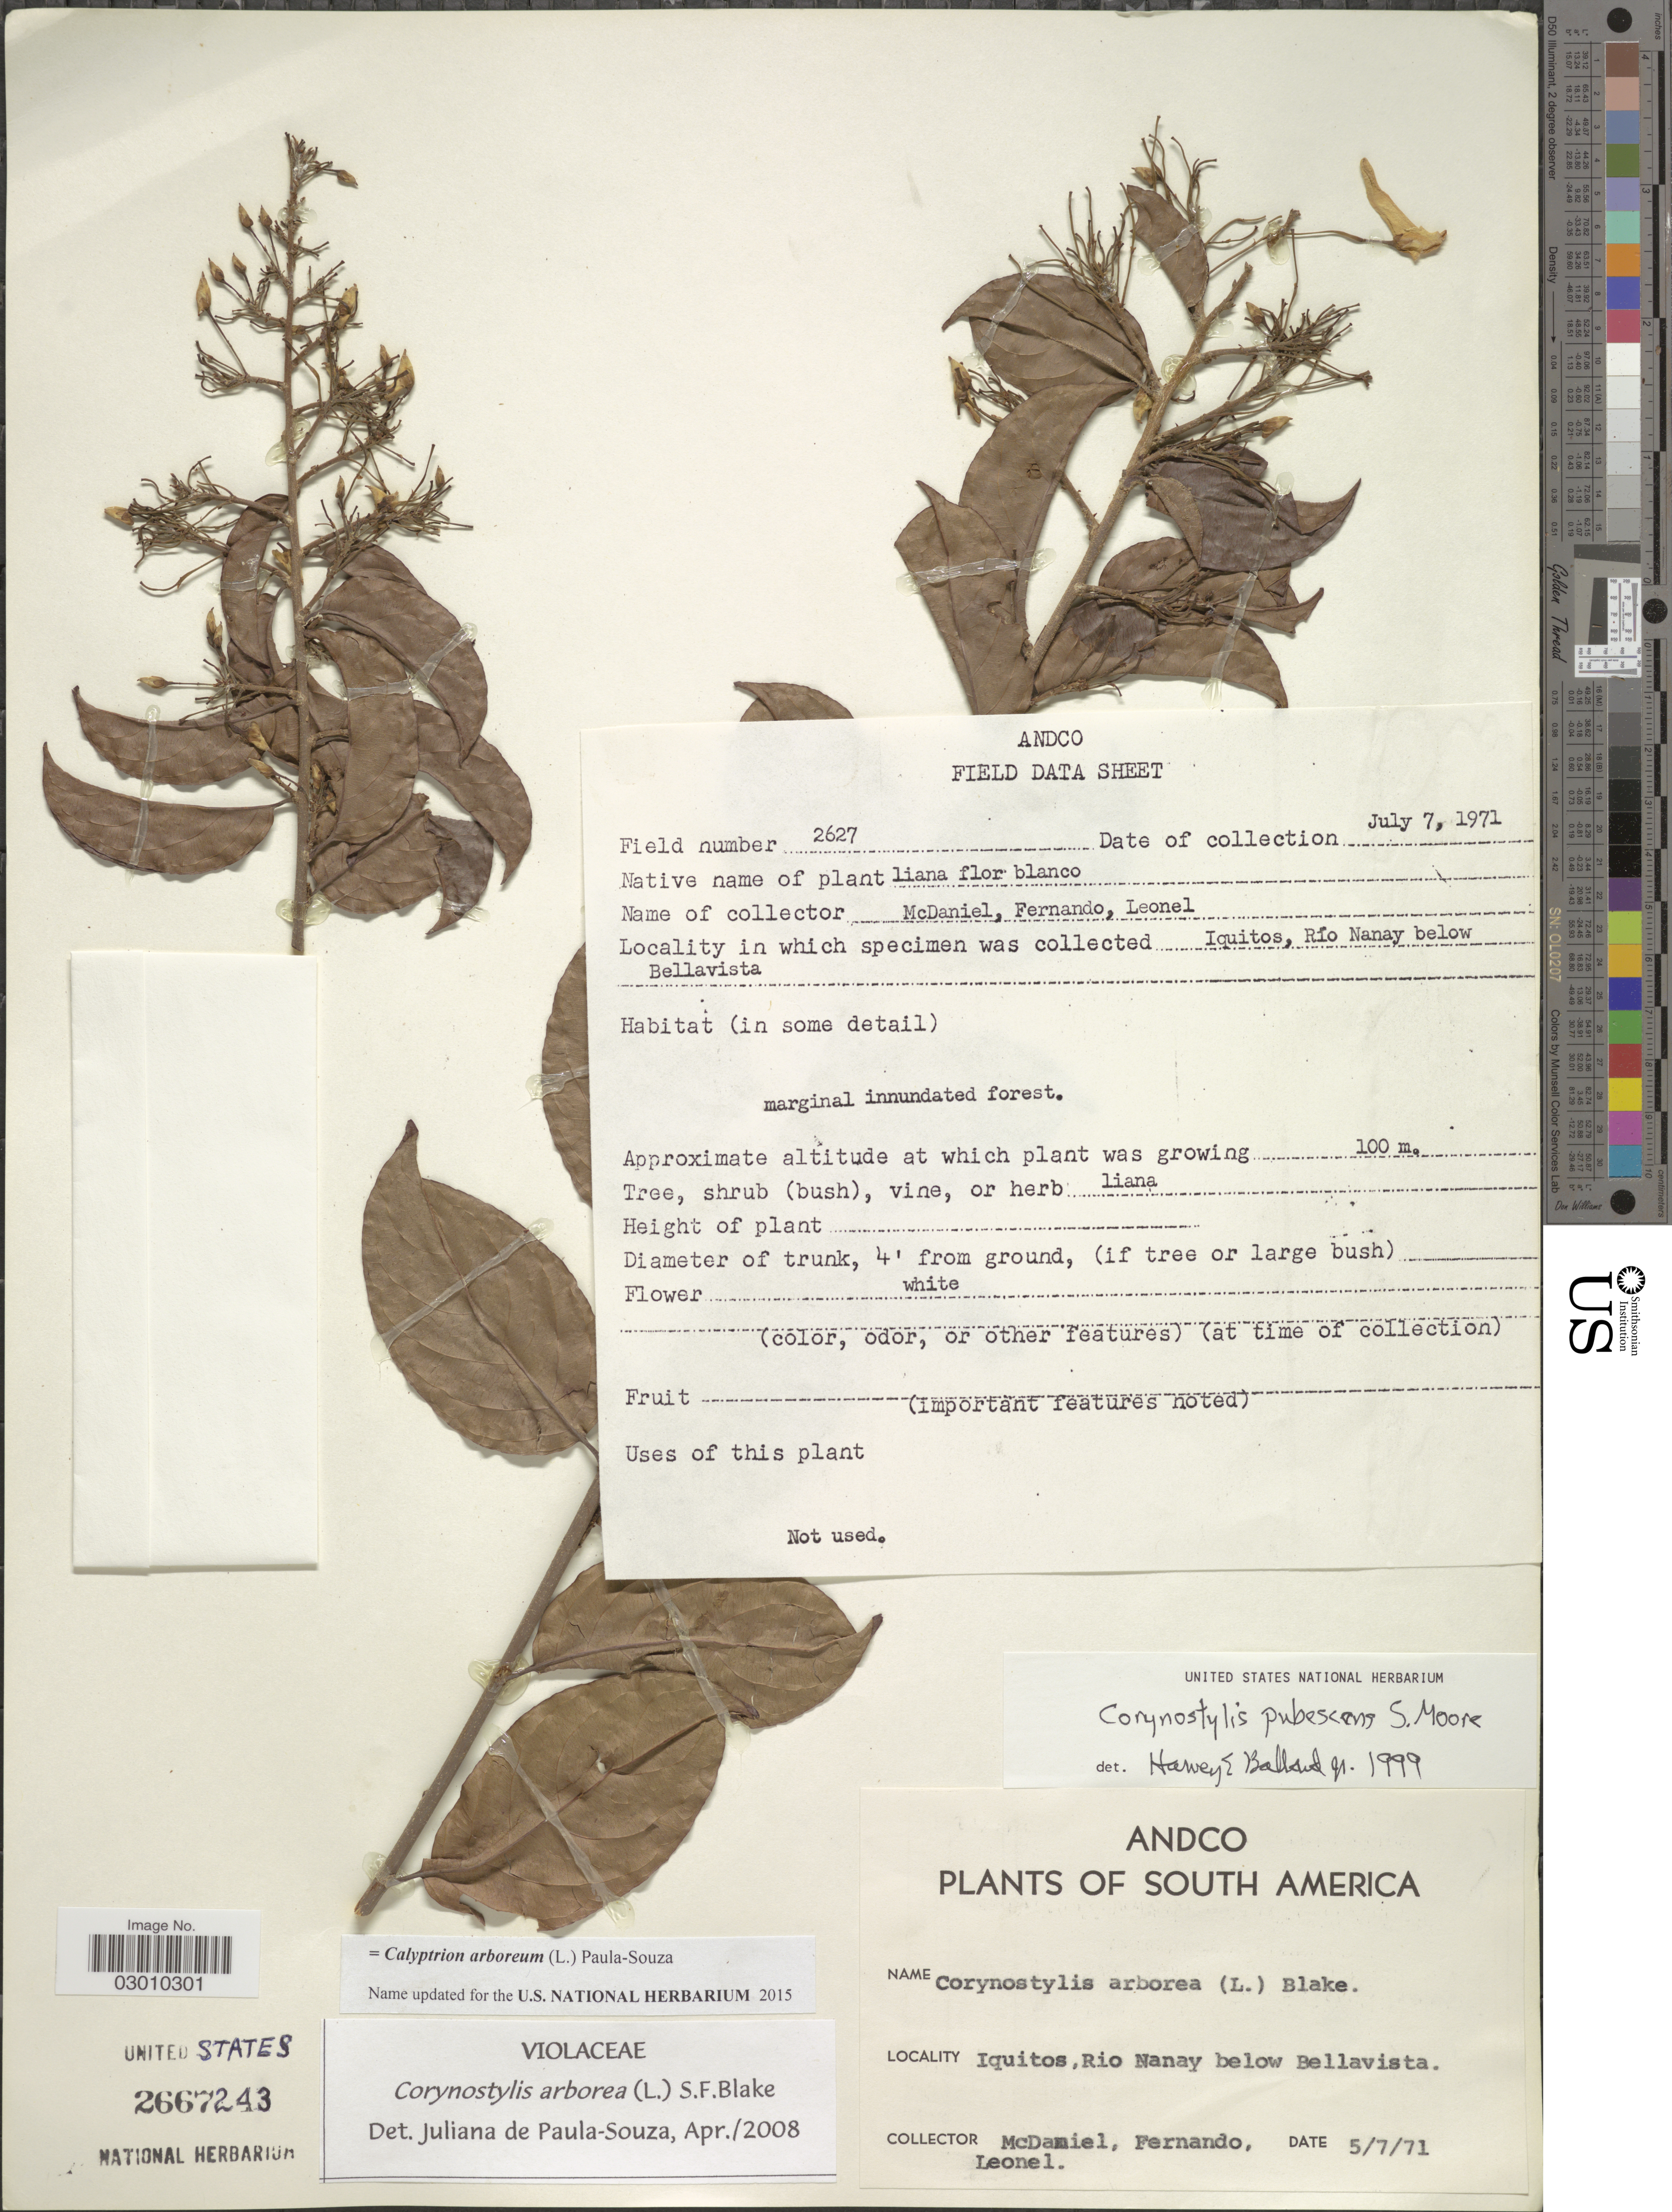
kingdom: Plantae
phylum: Tracheophyta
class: Magnoliopsida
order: Malpighiales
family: Violaceae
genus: Calyptrion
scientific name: Calyptrion arboreum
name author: (L.) Paula-Souza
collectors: -- McDaniel, -- Fernando & -- Leonel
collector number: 2627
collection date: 1971-07-05/1971-07-07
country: Peru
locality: South America. Iquitos, Rio Nanay below Bellavista.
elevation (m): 100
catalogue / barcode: US 2667243